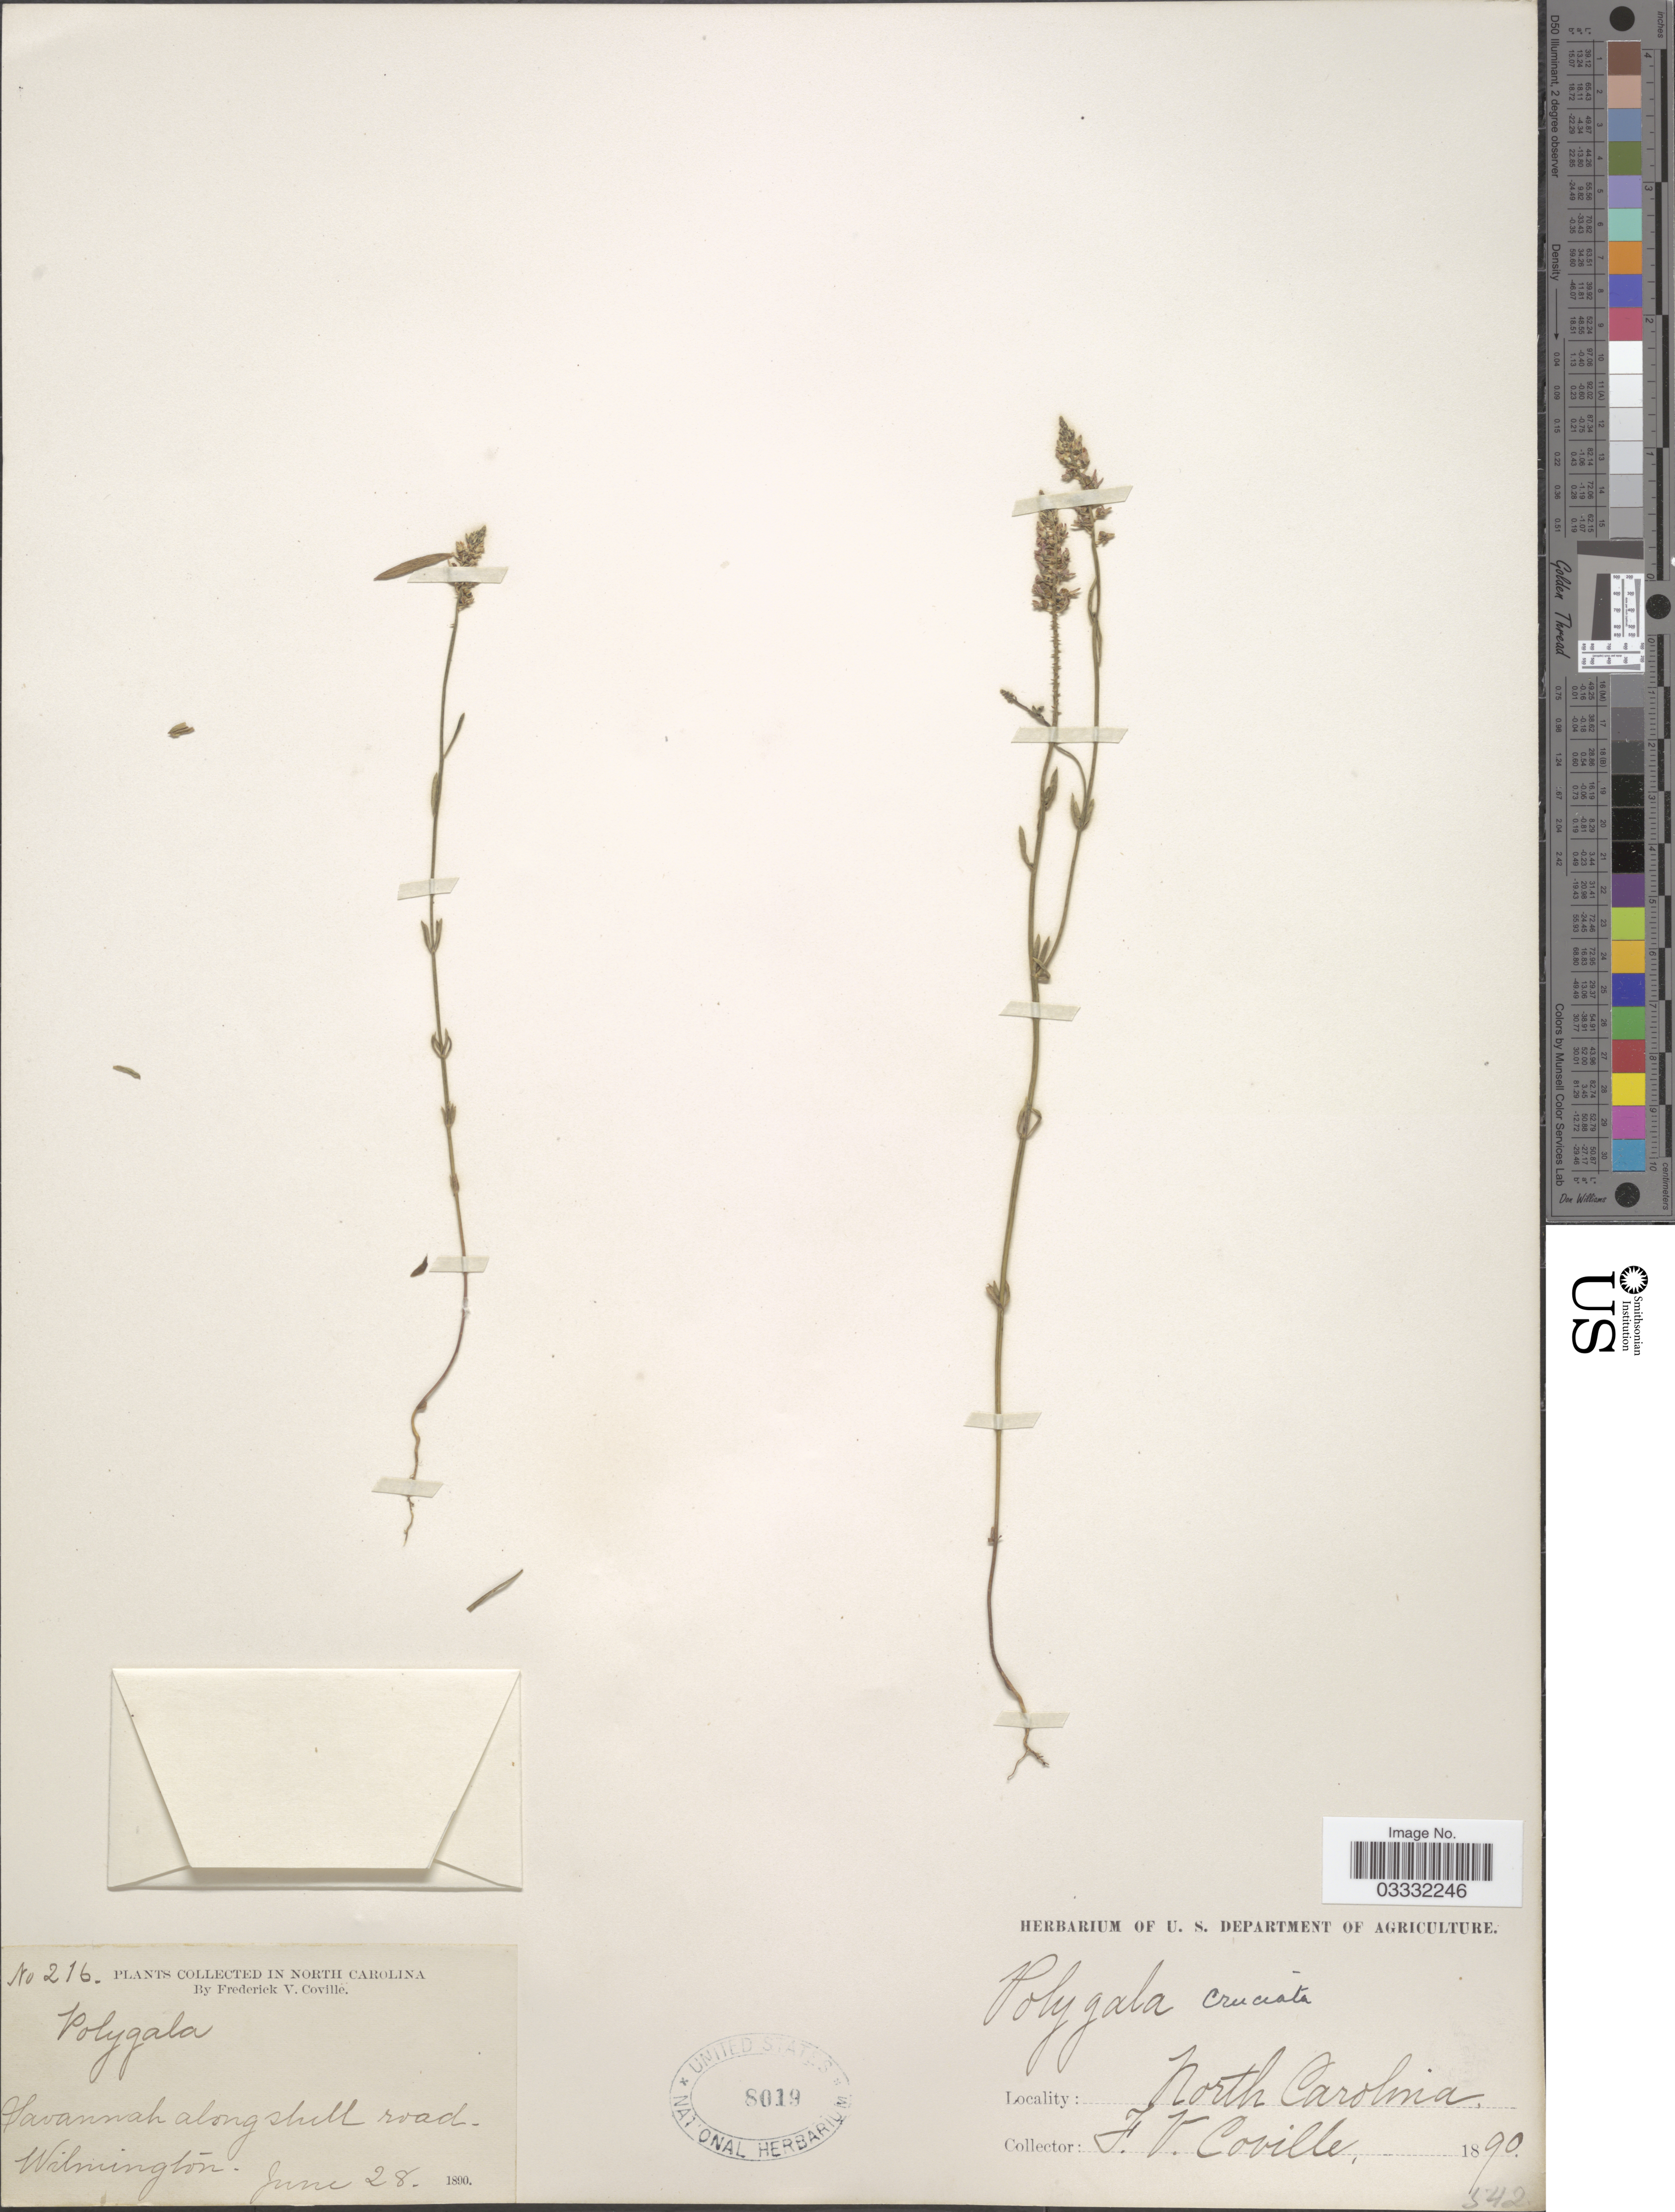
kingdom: Plantae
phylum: Tracheophyta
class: Magnoliopsida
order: Fabales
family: Polygalaceae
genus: Polygala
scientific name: Polygala sp.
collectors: F. V. Coville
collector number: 216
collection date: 1890-06-28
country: United States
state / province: North Carolina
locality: Savannah along shell road. Wilmington.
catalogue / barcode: US 8019